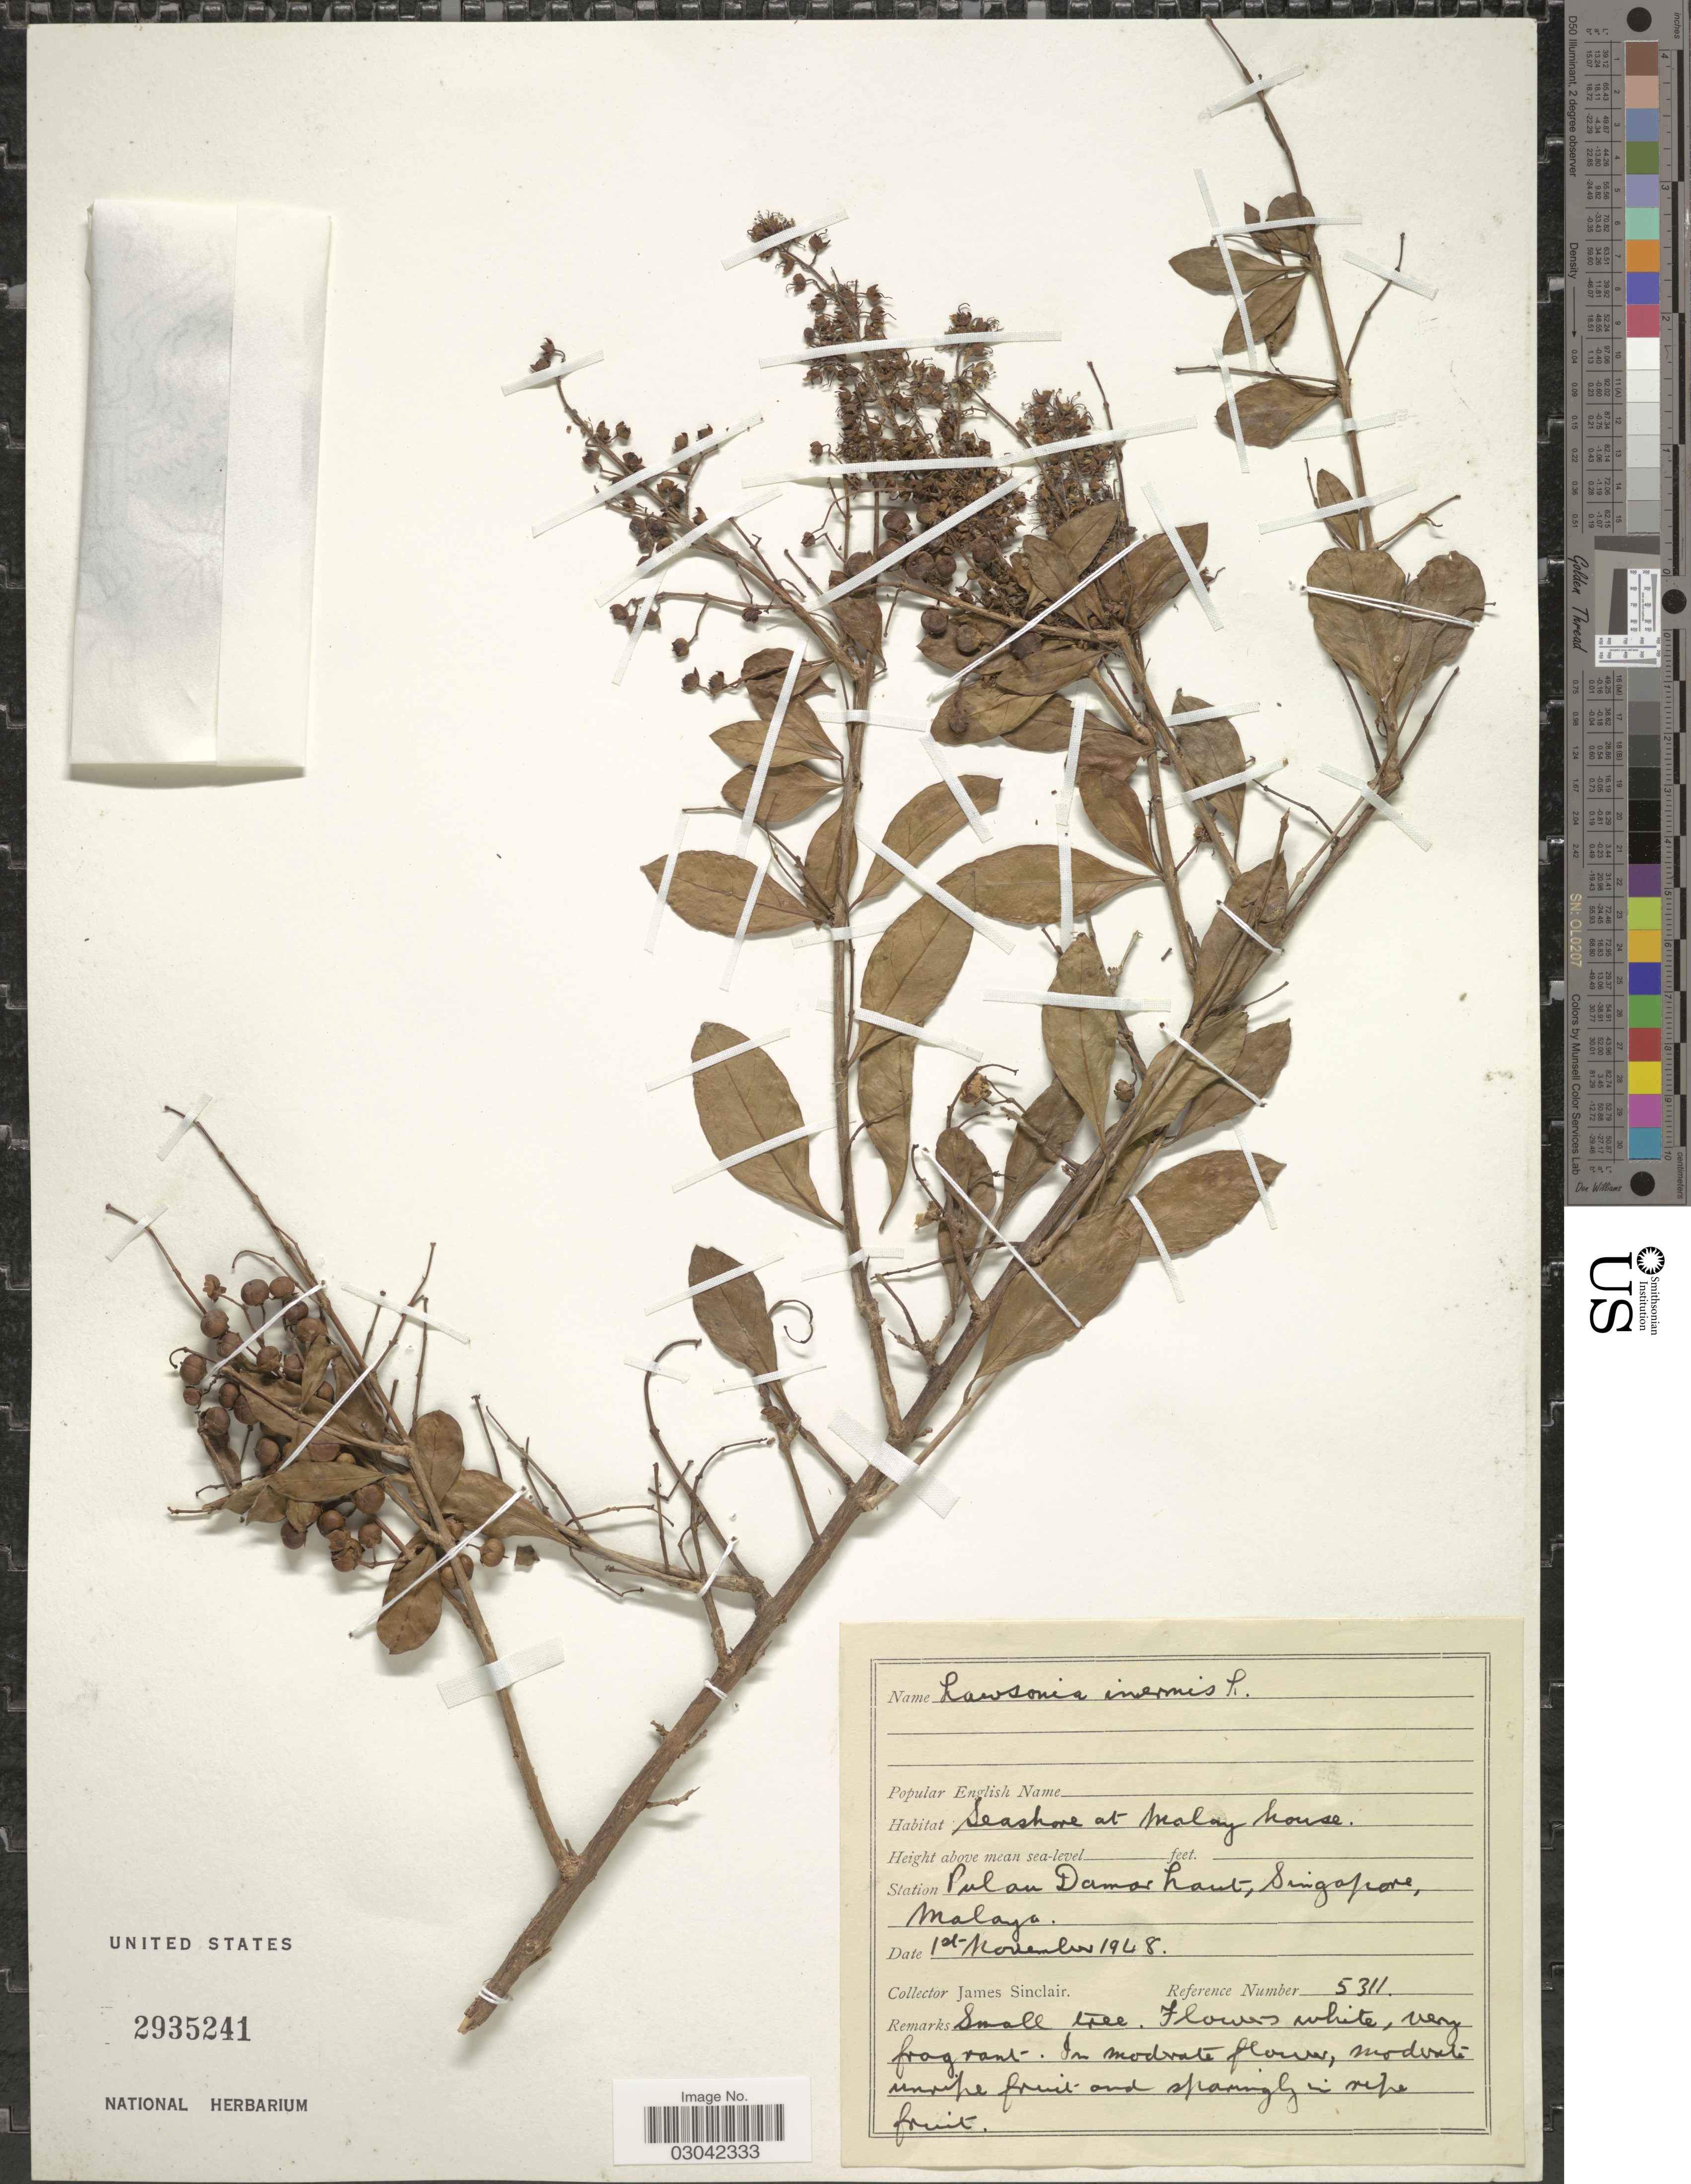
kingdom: Plantae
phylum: Tracheophyta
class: Magnoliopsida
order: Myrtales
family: Lythraceae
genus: Lawsonia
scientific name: Lawsonia inermis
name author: L.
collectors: J. Sinclair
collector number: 5311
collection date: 1948-11-01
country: Singapore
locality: Pulan Damar haut, Malaya.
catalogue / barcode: US 2935241